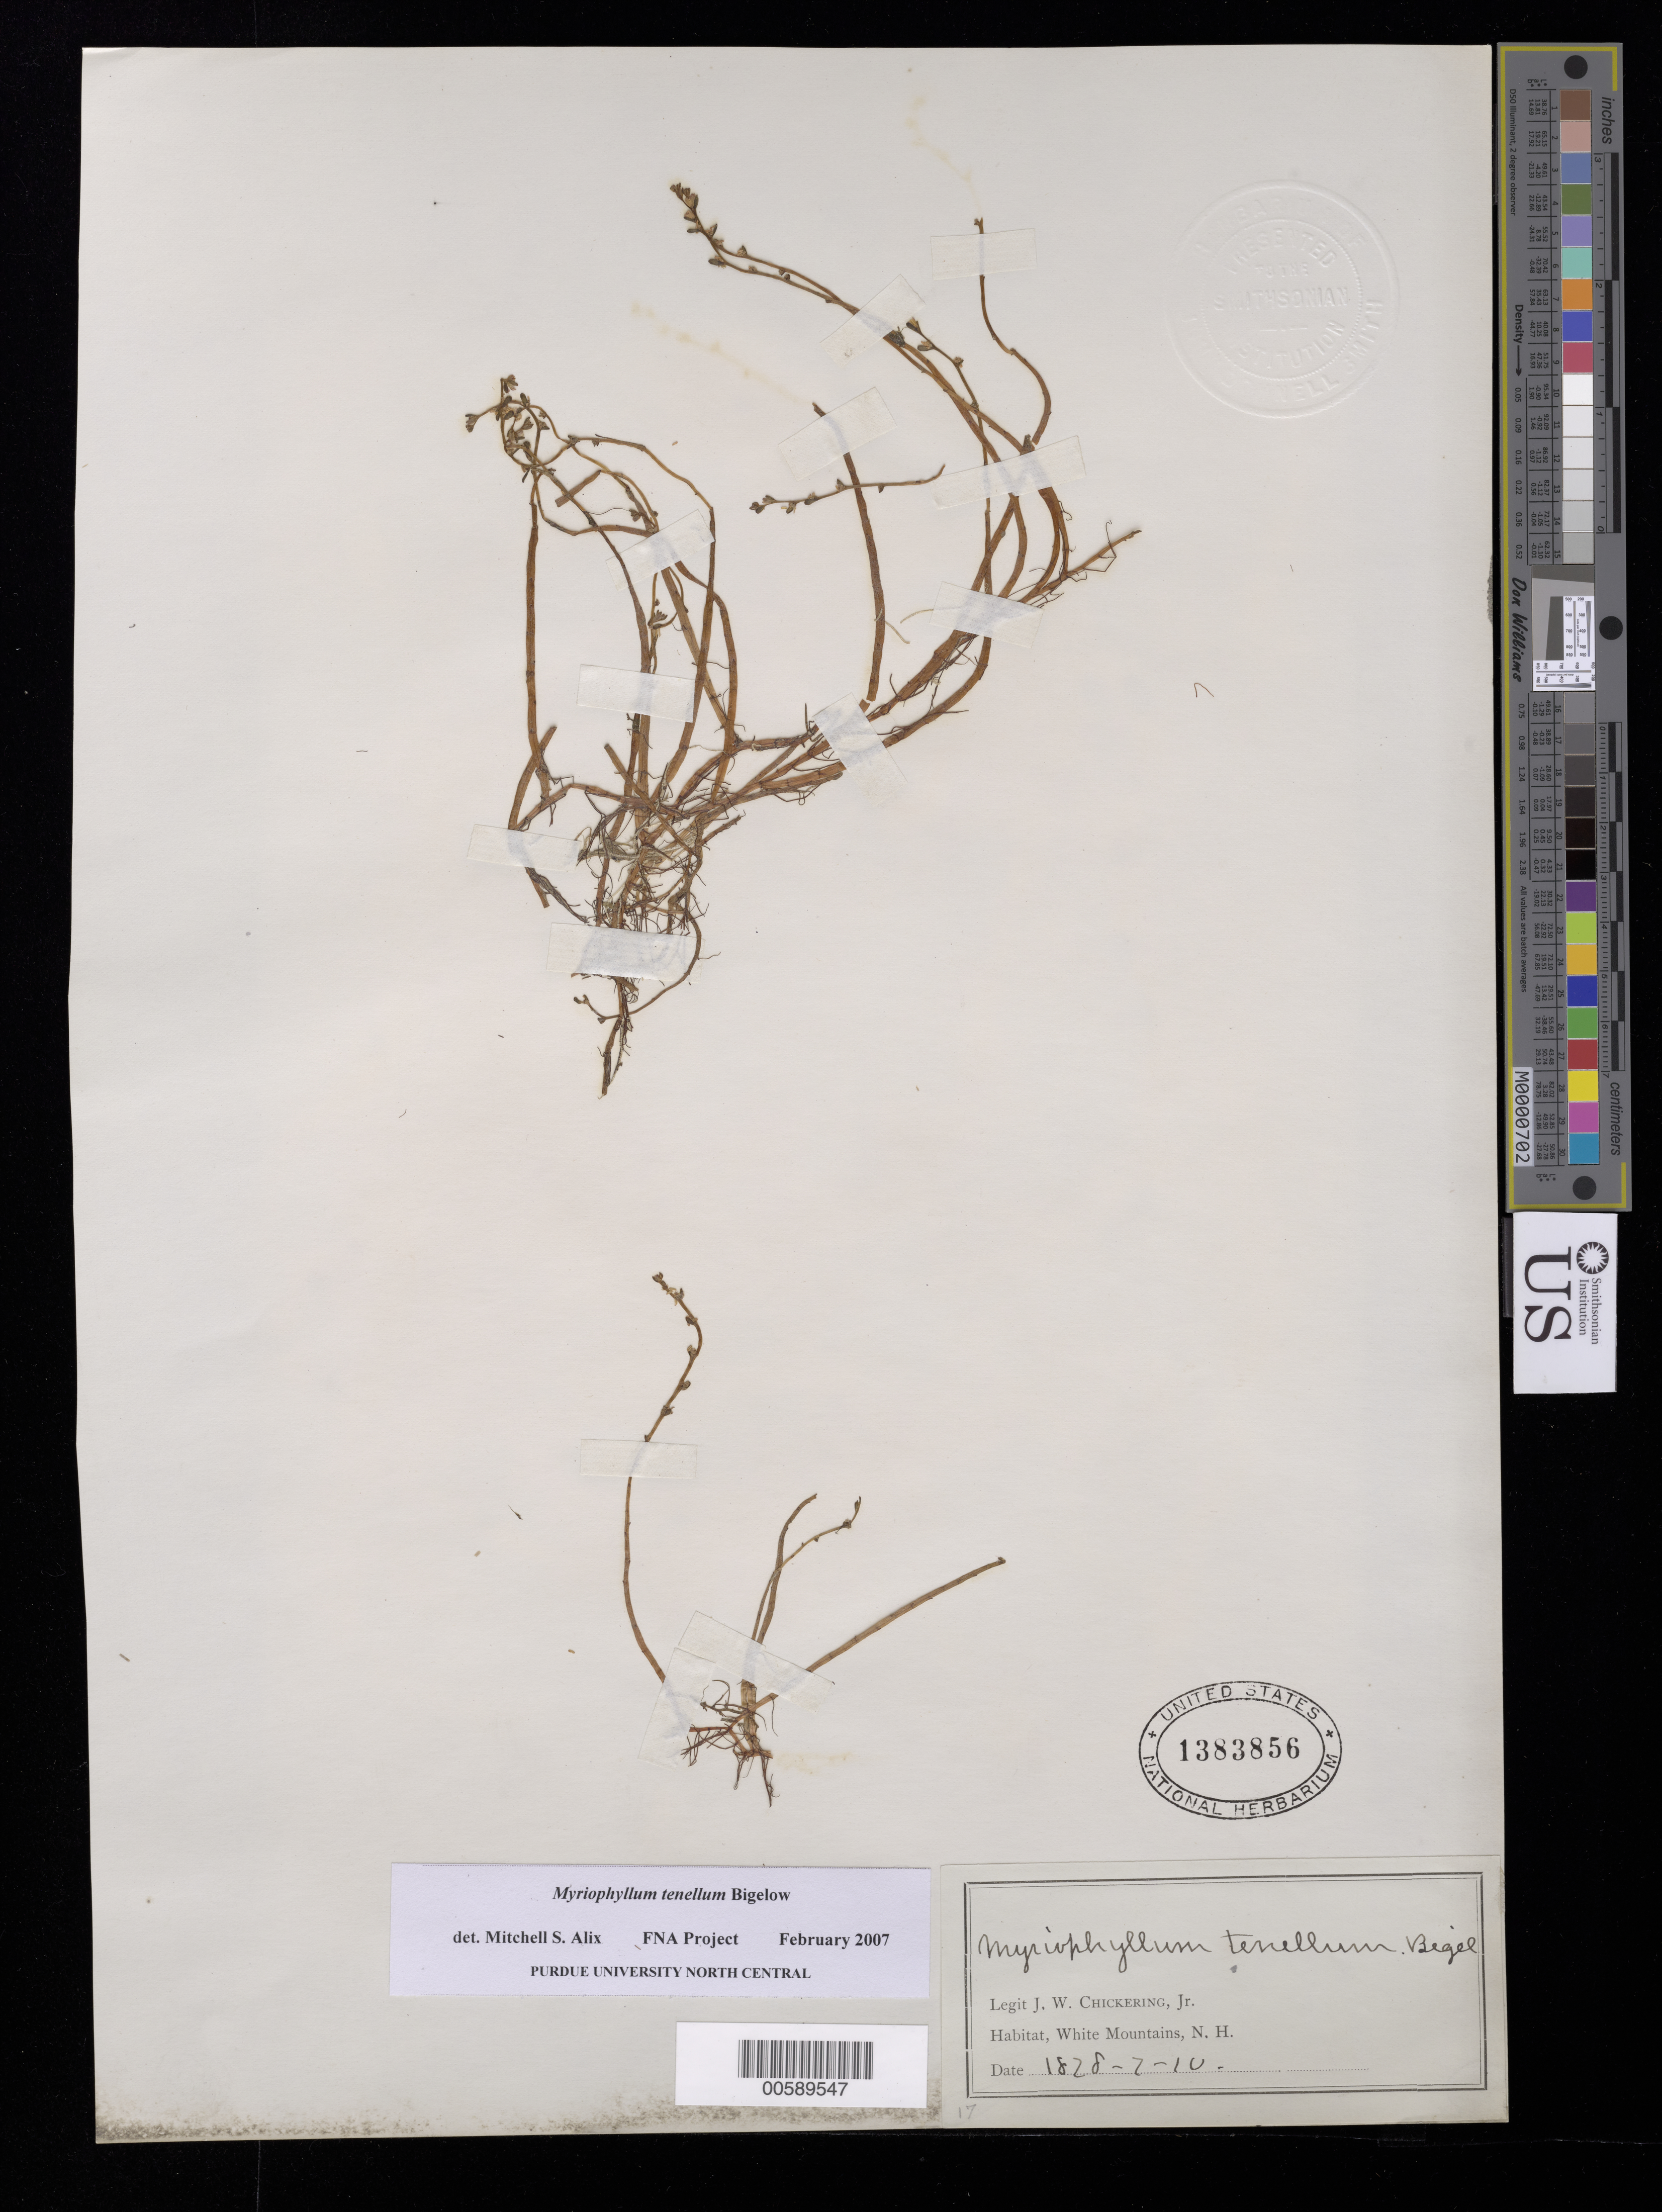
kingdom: Plantae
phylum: Tracheophyta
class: Magnoliopsida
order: Saxifragales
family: Haloragaceae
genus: Myriophyllum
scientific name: Myriophyllum tenellum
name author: Bigelow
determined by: Alix, M. S.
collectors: J. W. Chickering Jr.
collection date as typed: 02 Apr 1828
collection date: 1828-04-02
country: United States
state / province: New Hampshire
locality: White Mountains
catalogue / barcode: US 1383856